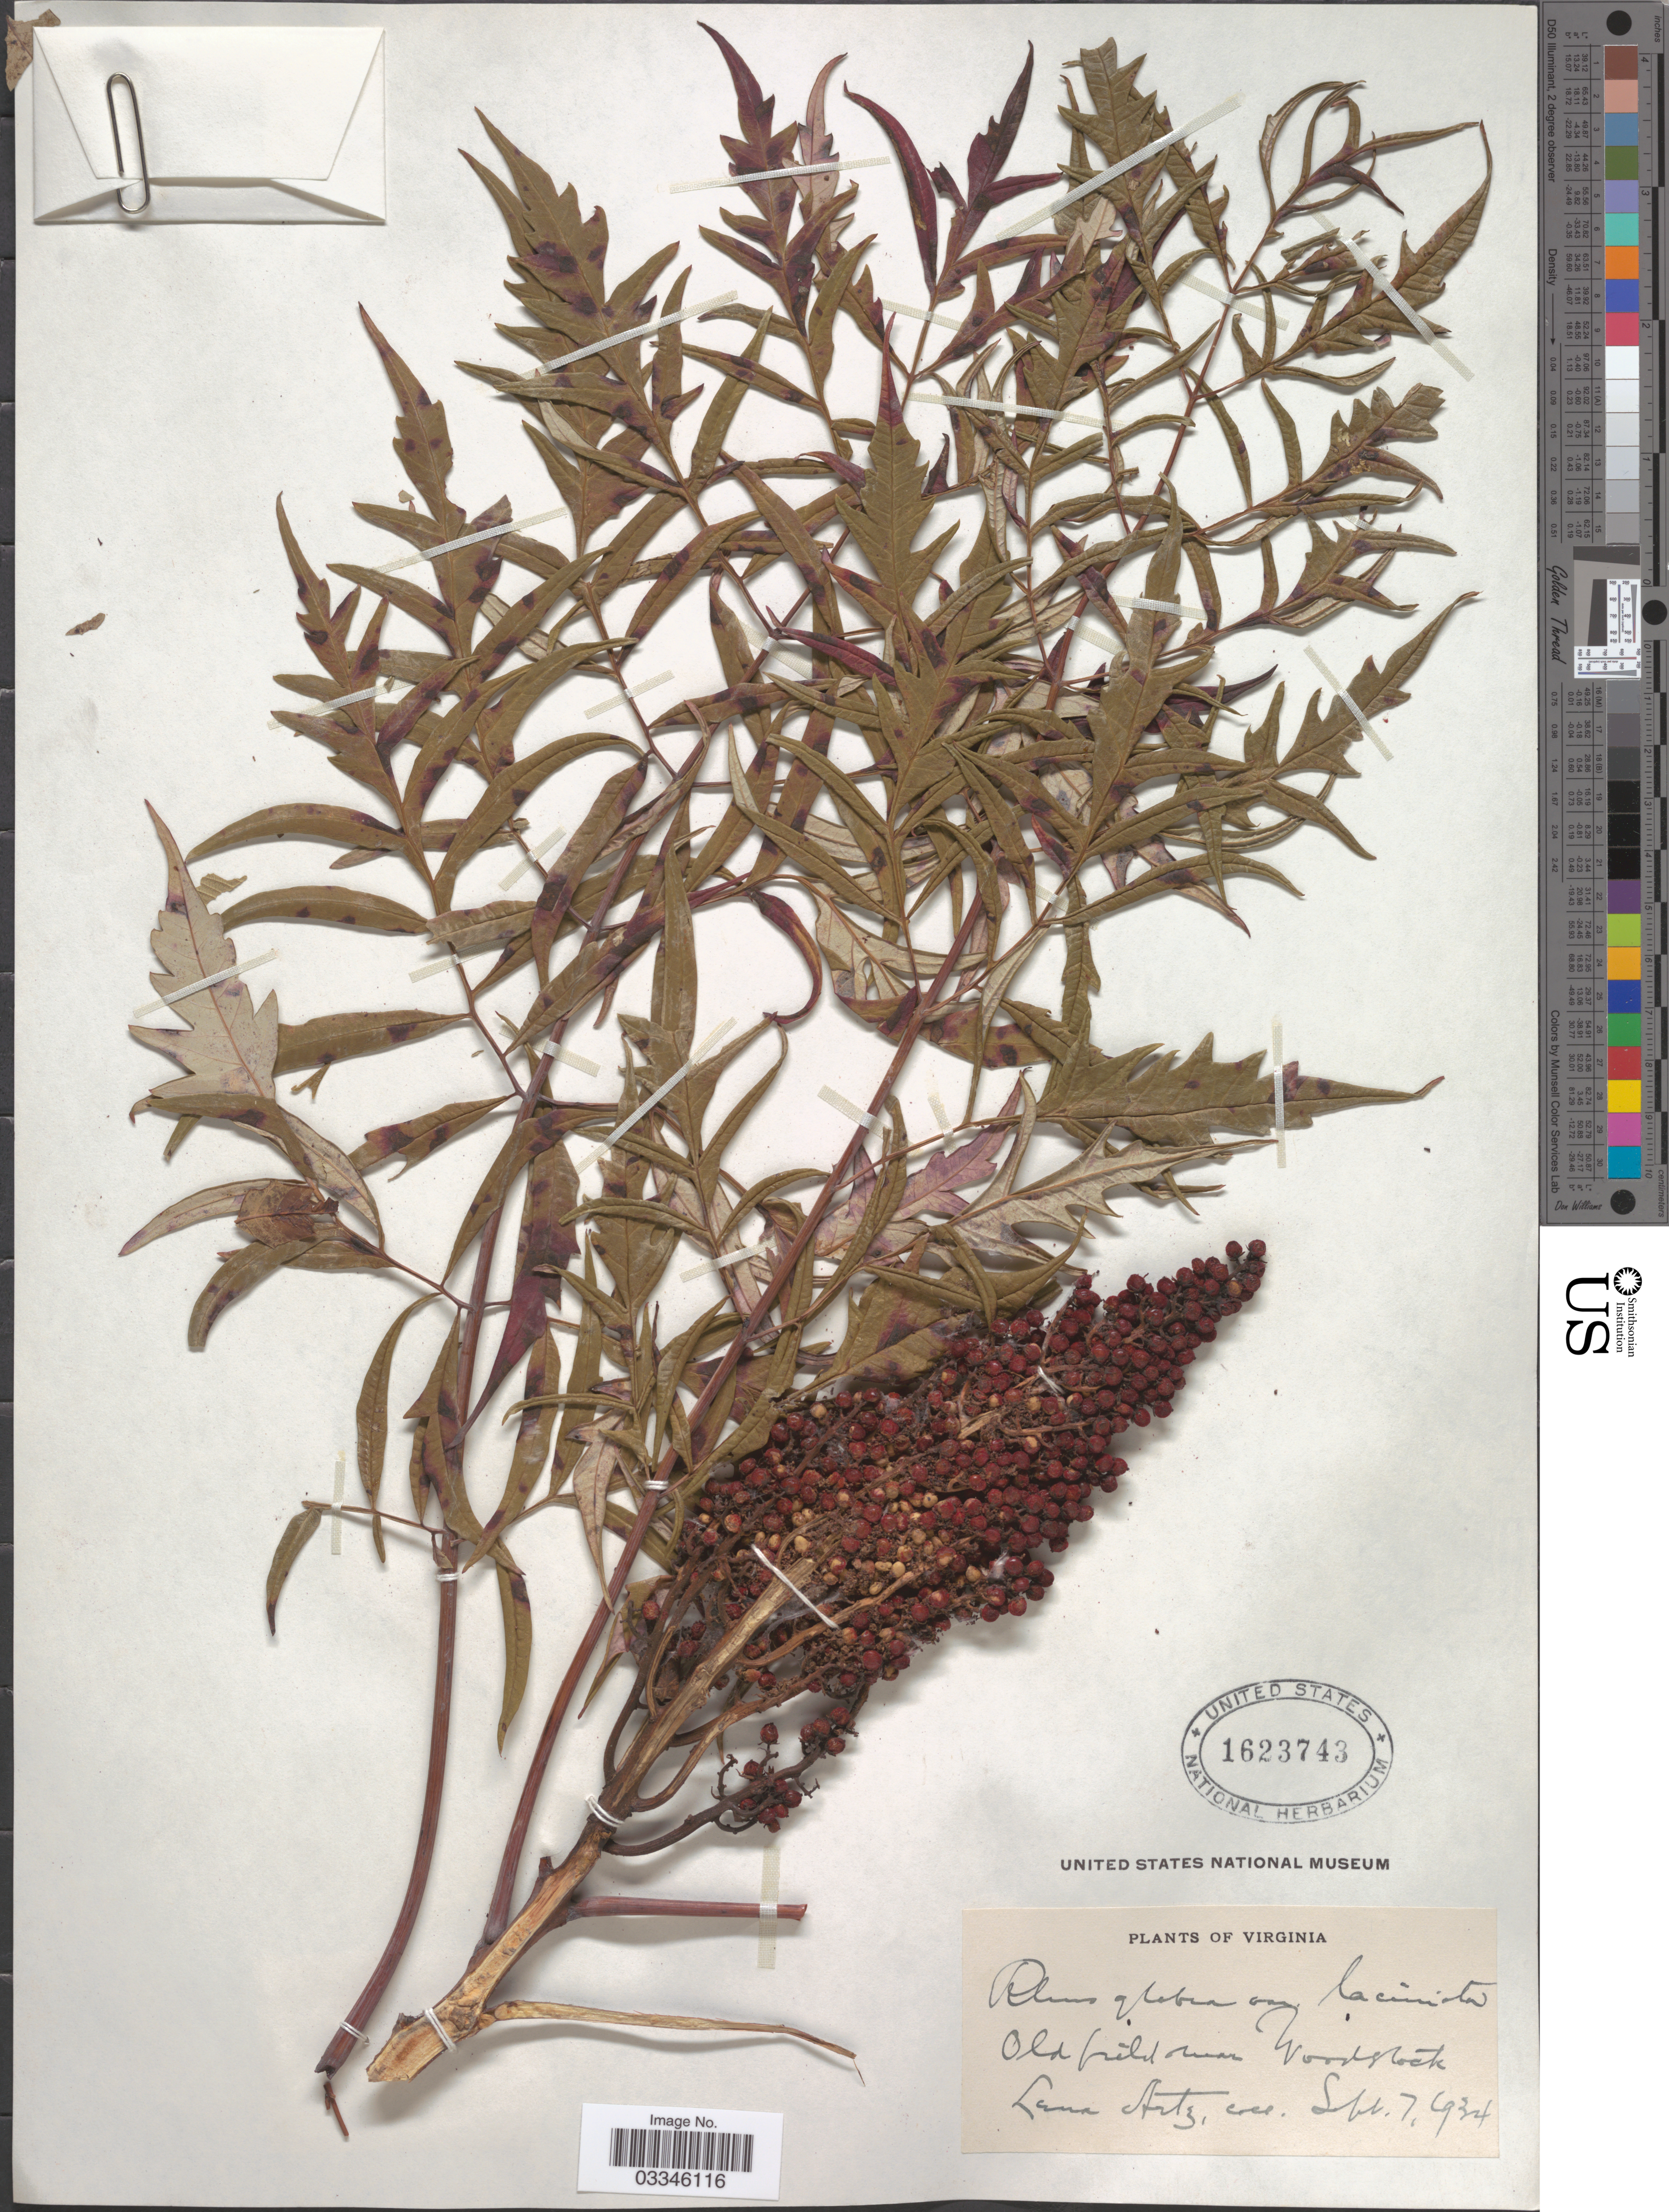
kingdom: Plantae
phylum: Tracheophyta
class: Magnoliopsida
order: Sapindales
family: Anacardiaceae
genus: Rhus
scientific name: Rhus glabra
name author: L.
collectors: L. Artz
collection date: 1934-09-07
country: United States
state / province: Virginia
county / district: Shenandoah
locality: Old field near Woodstock.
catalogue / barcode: US 1623743